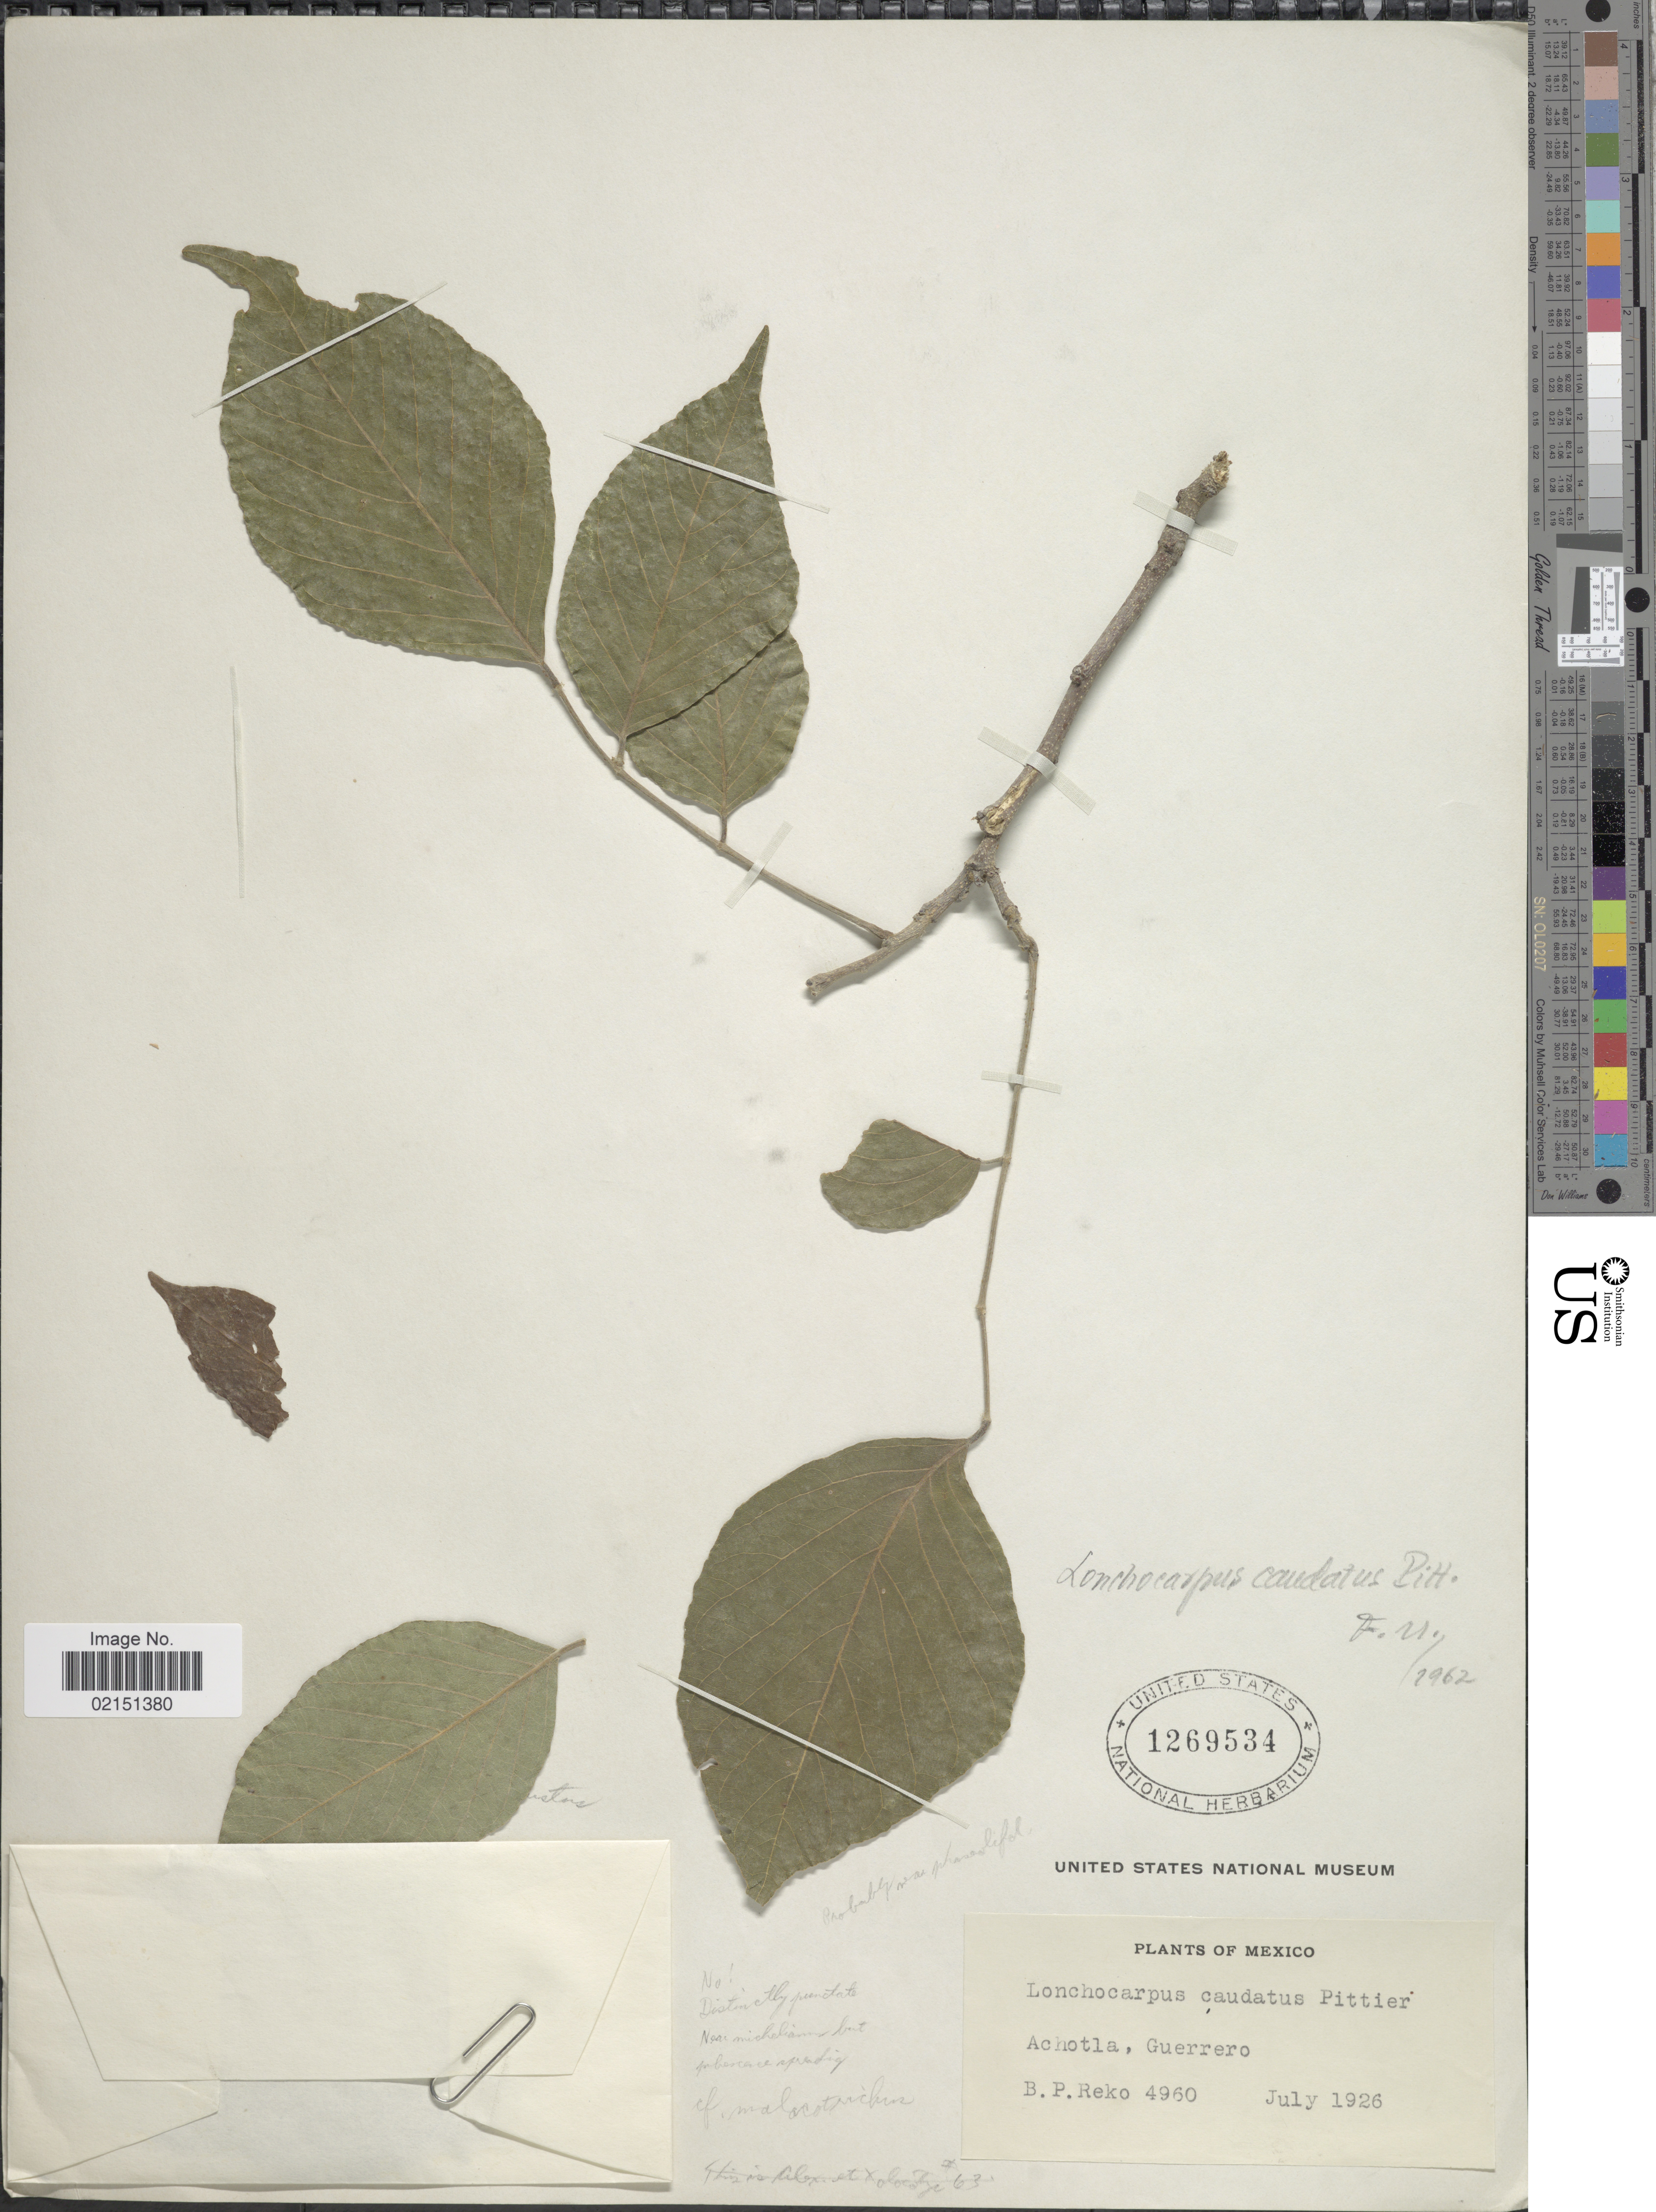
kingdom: Plantae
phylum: Tracheophyta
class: Magnoliopsida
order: Fabales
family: Fabaceae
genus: Lonchocarpus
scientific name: Lonchocarpus caudatus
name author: Pittier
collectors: B. P. Reko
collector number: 4960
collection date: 1926-07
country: Mexico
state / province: Guerrero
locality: Achotla, Guerrero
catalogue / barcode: US 1269534